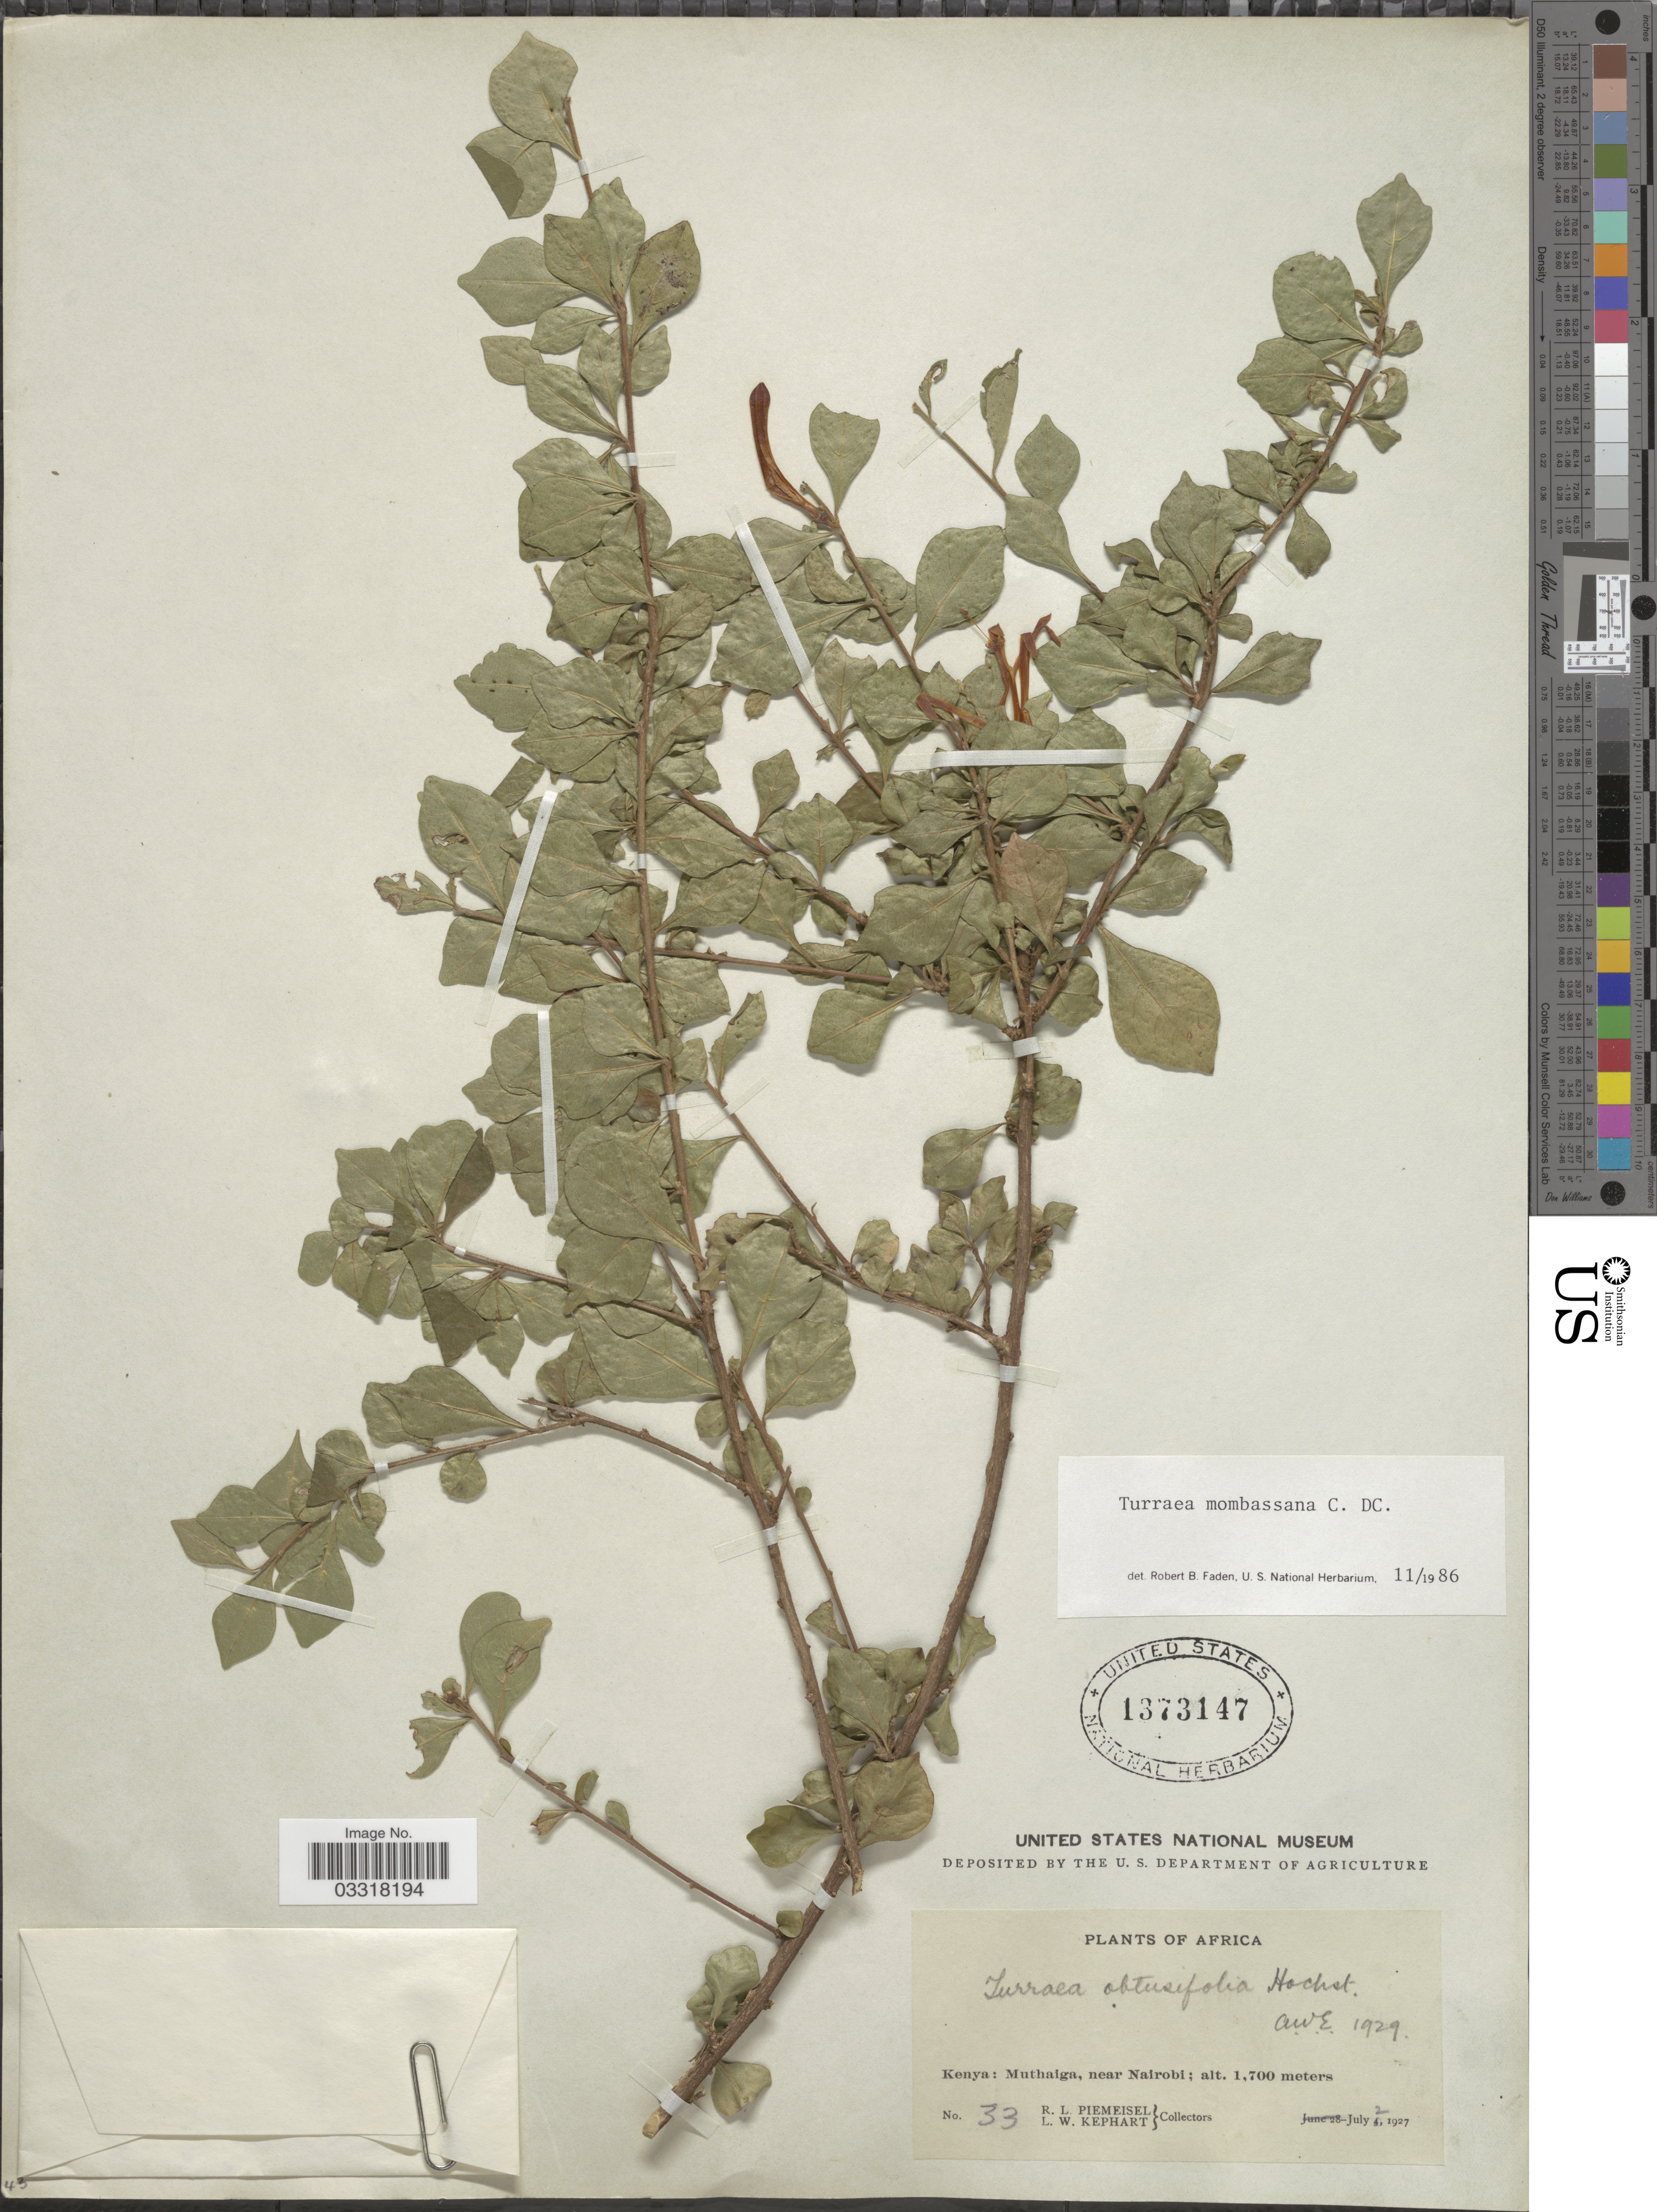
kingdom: Plantae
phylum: Tracheophyta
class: Magnoliopsida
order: Sapindales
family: Meliaceae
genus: Turraea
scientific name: Turraea obtusifolia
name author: Hochst.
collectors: R. L. Piemeisel & L. W. Kephart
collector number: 33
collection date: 1927-07-02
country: Kenya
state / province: Nairobi Area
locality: Muthaiga, near Nairobi.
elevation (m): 1700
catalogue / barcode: US 1373147